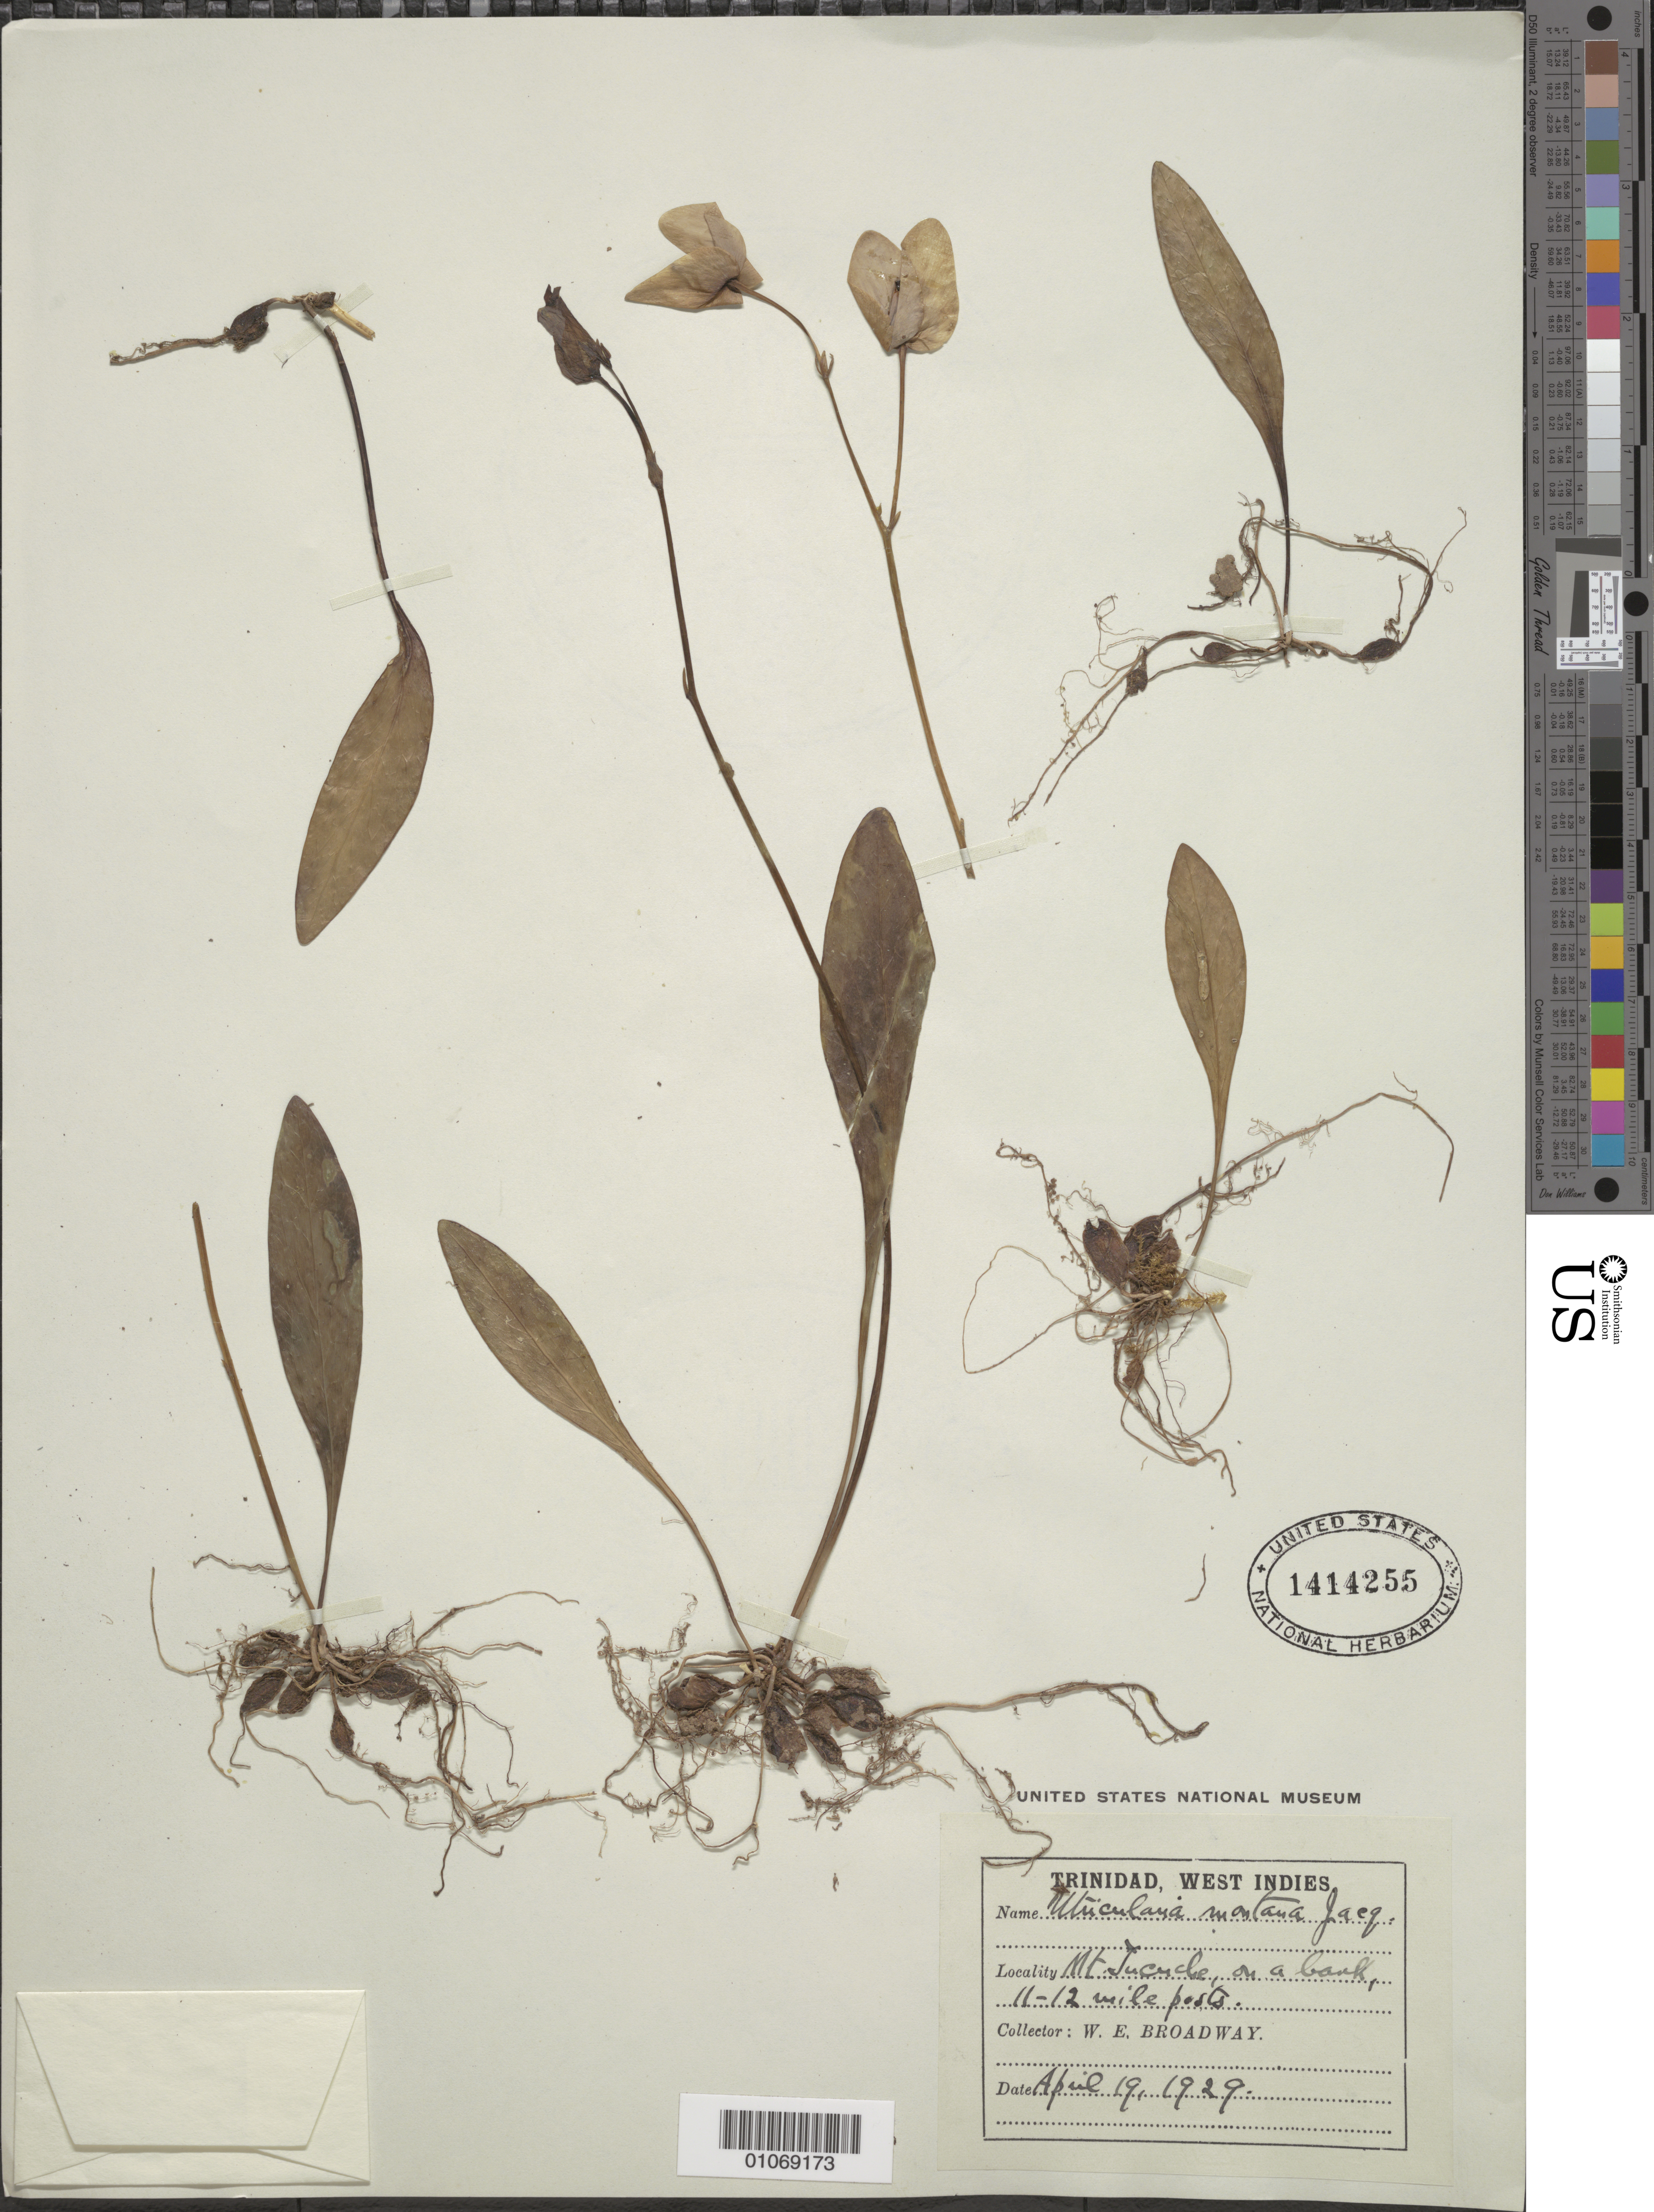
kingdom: Plantae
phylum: Tracheophyta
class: Magnoliopsida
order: Lamiales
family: Lentibulariaceae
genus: Utricularia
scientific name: Utricularia alpina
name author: Jacq.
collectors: W. E. Broadway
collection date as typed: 19 Apr 1929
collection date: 1929-04-19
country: Trinidad and Tobago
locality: Mount Jucuche, on a bank, 11-12 miles posts.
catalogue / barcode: US 1414255